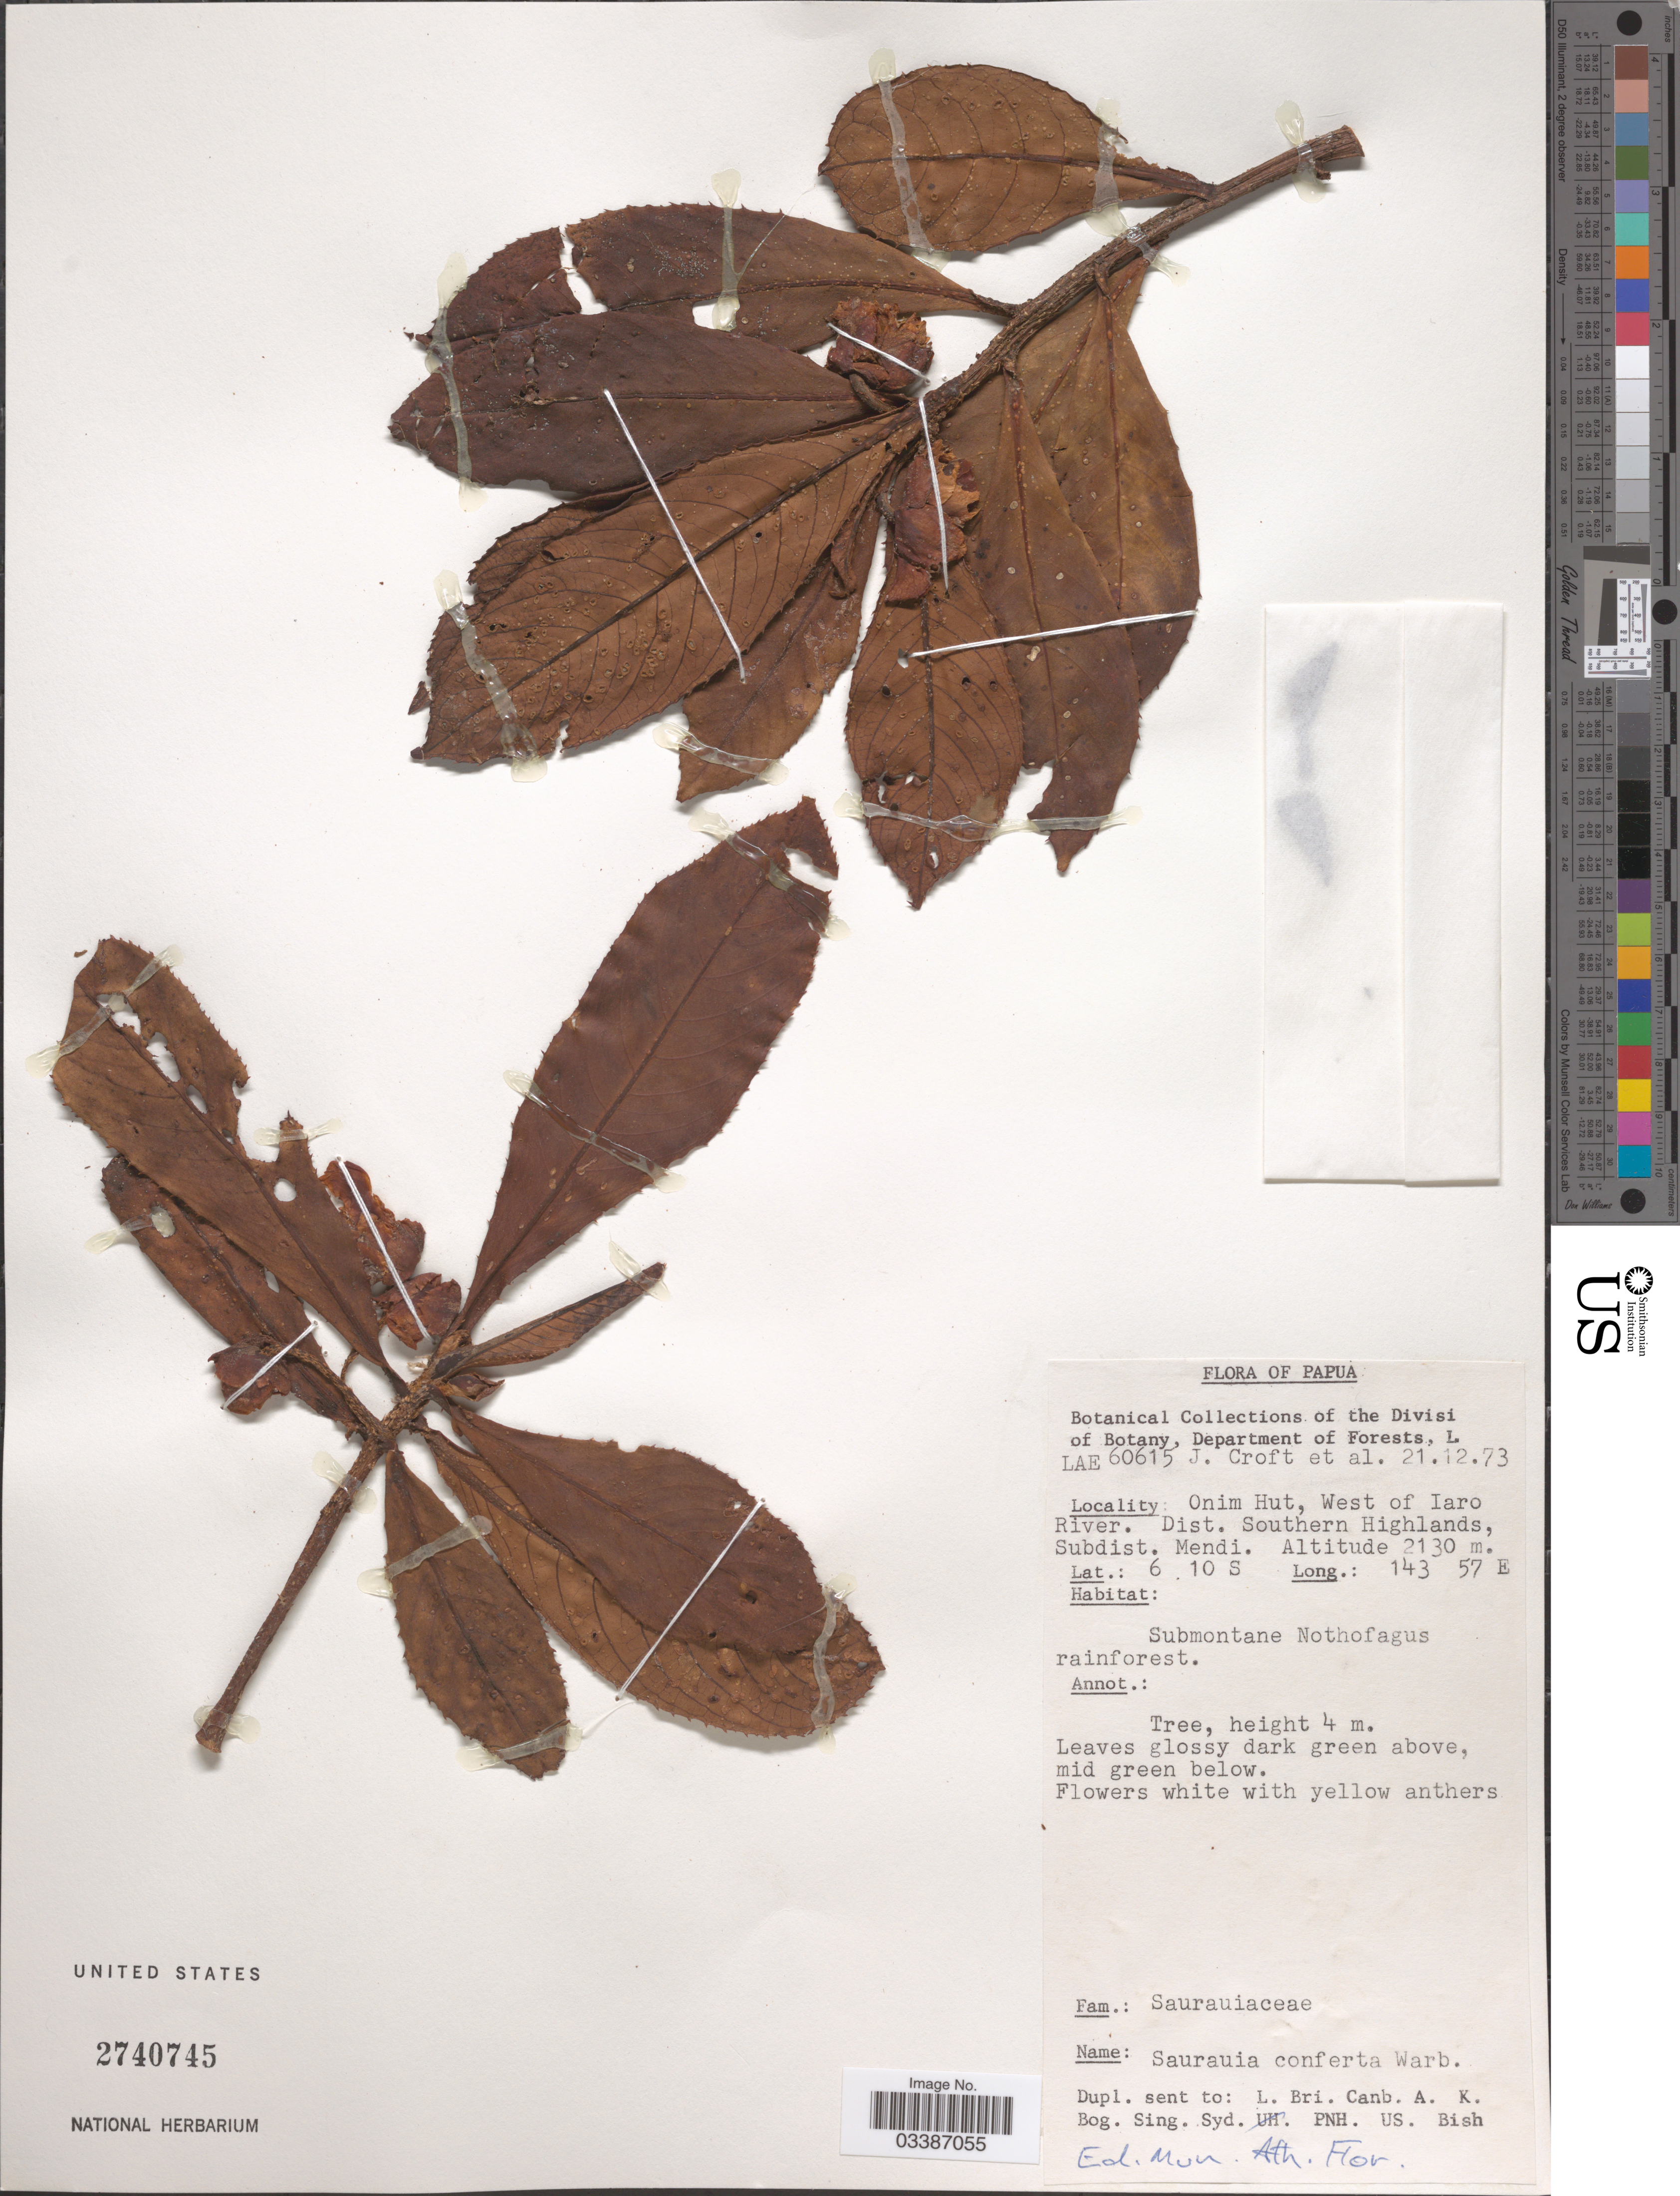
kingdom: Plantae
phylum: Tracheophyta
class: Magnoliopsida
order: Ericales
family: Actinidiaceae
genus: Saurauia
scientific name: Saurauia conferta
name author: Warb.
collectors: J. Croft & et al.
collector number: LAE60615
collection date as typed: Transcribed d/m/y: 21/12/73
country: Papua New Guinea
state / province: Southern Highlands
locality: Papua. Onim Hut, West of Iaro River. Dist. Southern Highlands, Subdist. Mendi.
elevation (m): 2130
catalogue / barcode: US 2740745